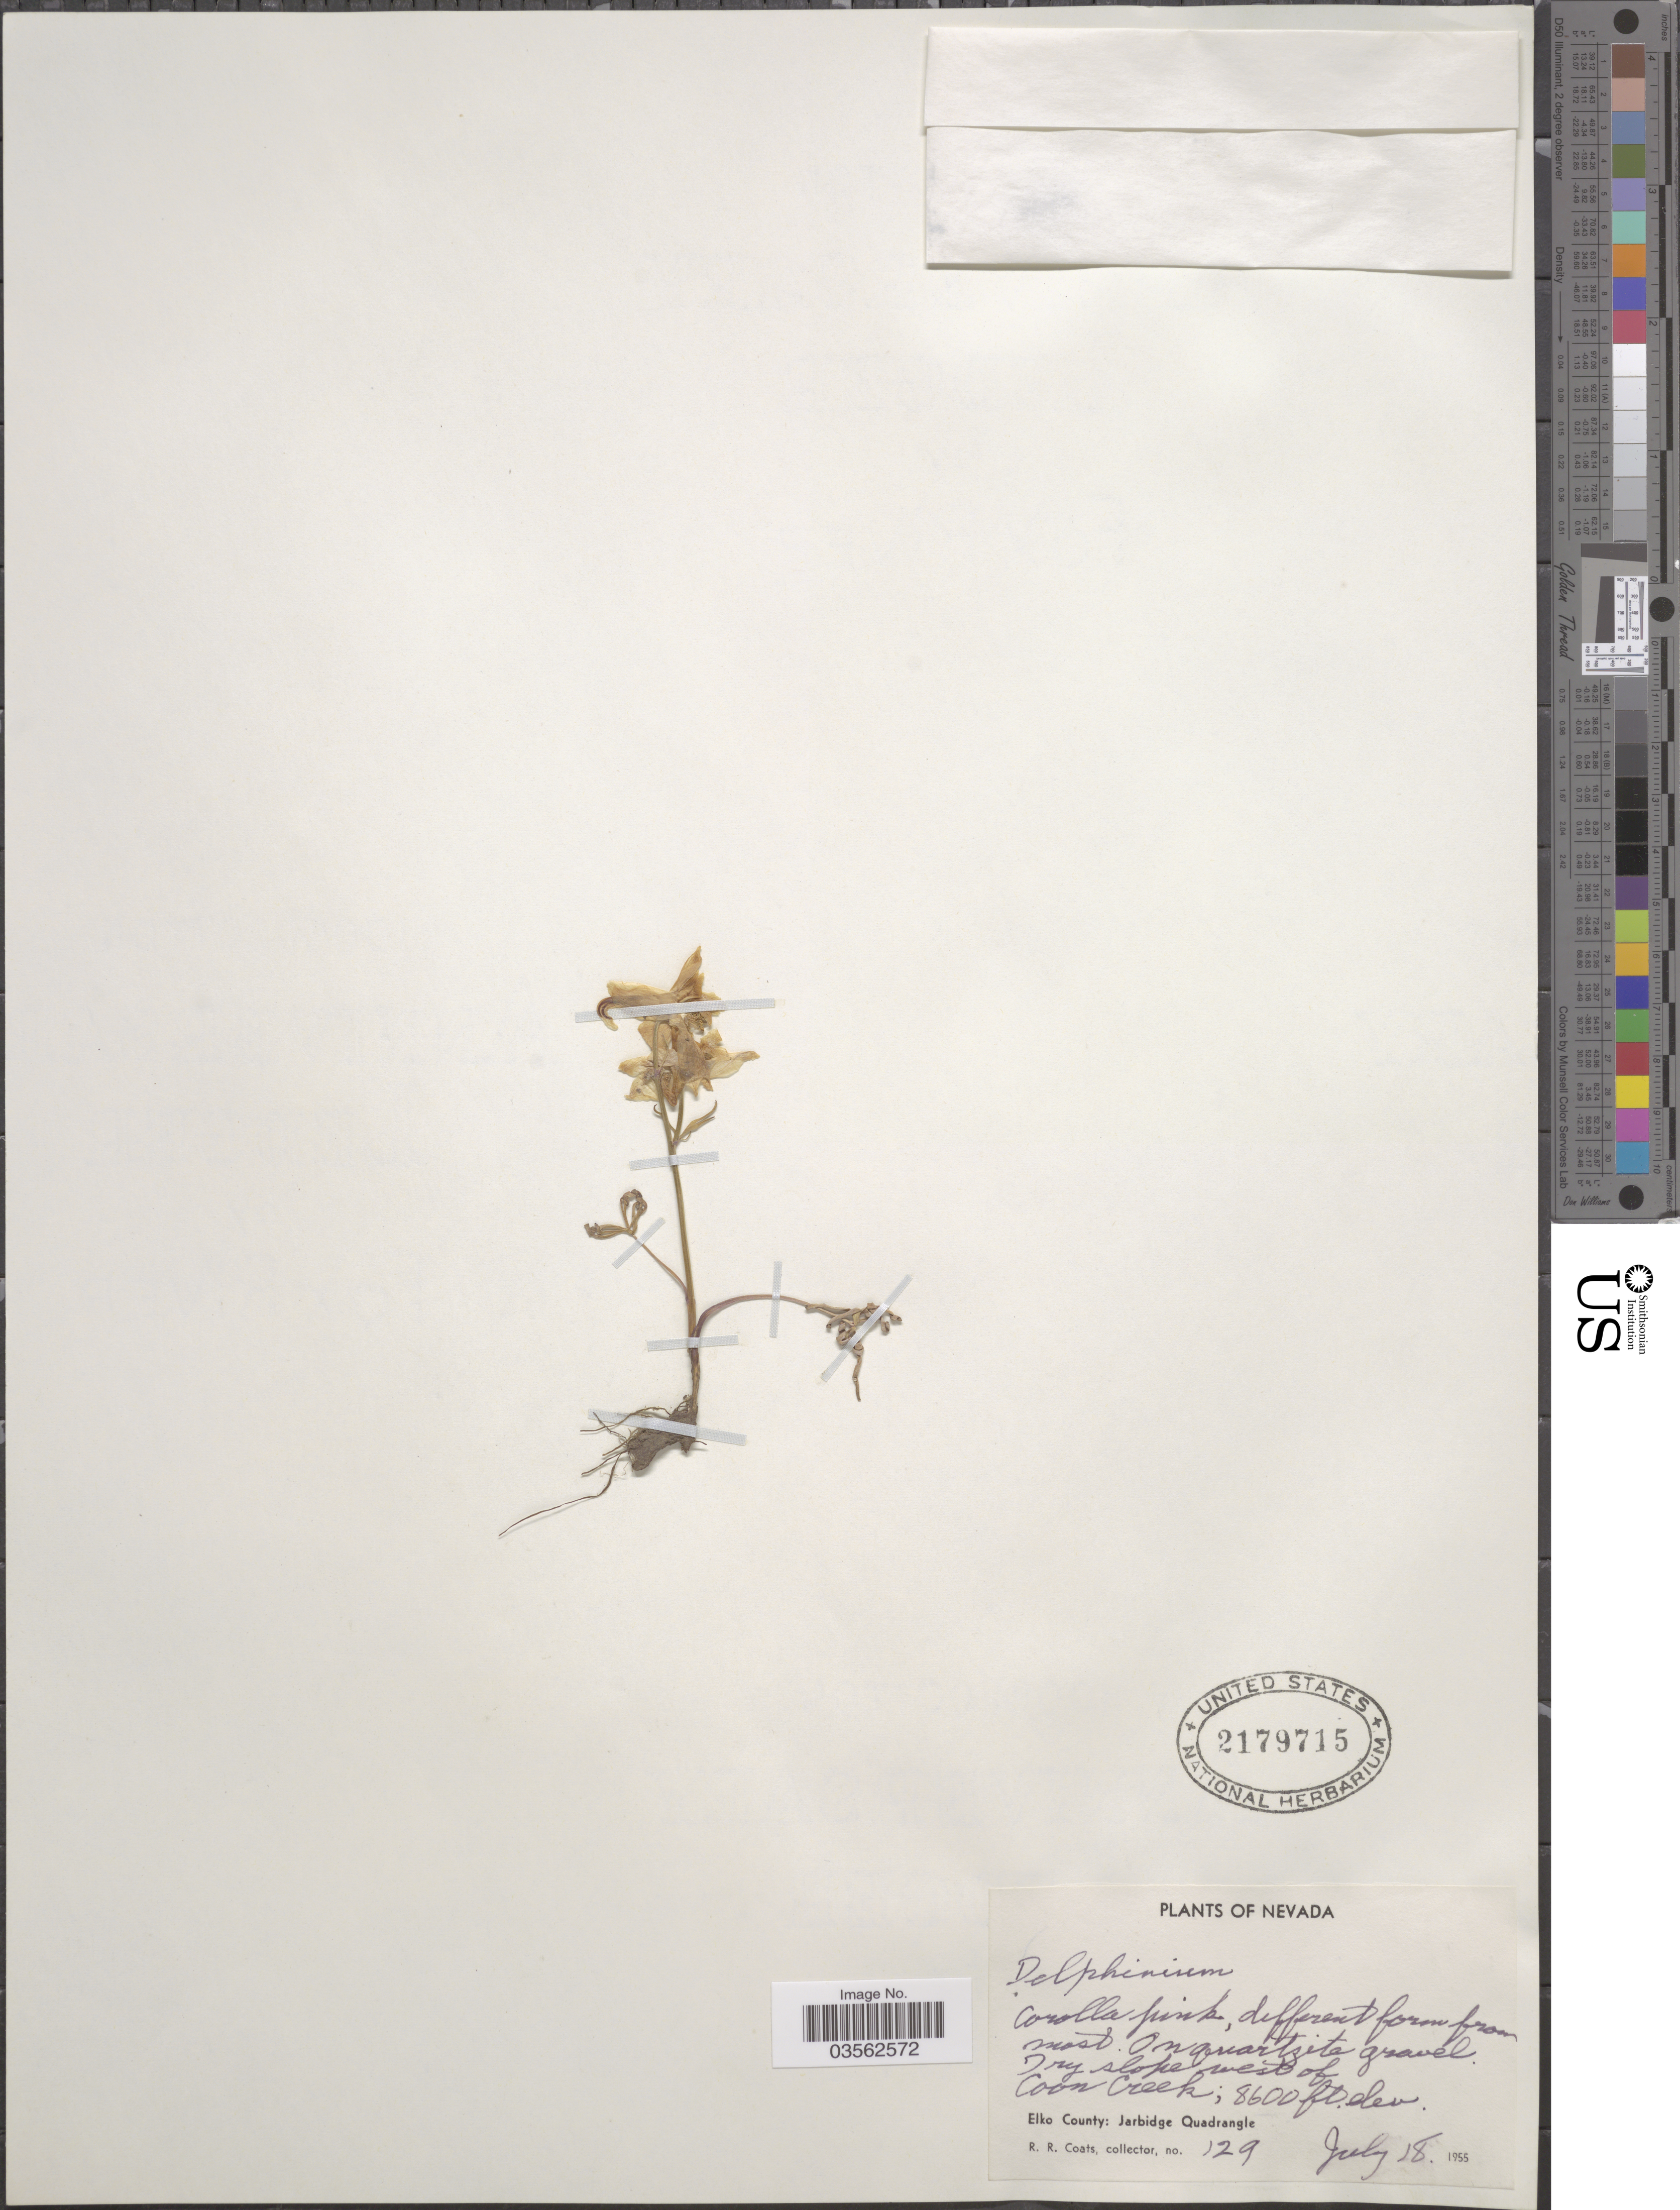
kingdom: Plantae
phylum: Tracheophyta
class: Magnoliopsida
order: Ranunculales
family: Ranunculaceae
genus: Delphinium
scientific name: Delphinium bicolor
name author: Nutt.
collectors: R. Coats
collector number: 129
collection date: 1955-07-18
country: United States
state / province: Nevada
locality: West of Coon Creek. Elko County: Jarbridge Quadrangle.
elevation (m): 2621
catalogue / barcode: US 2179715